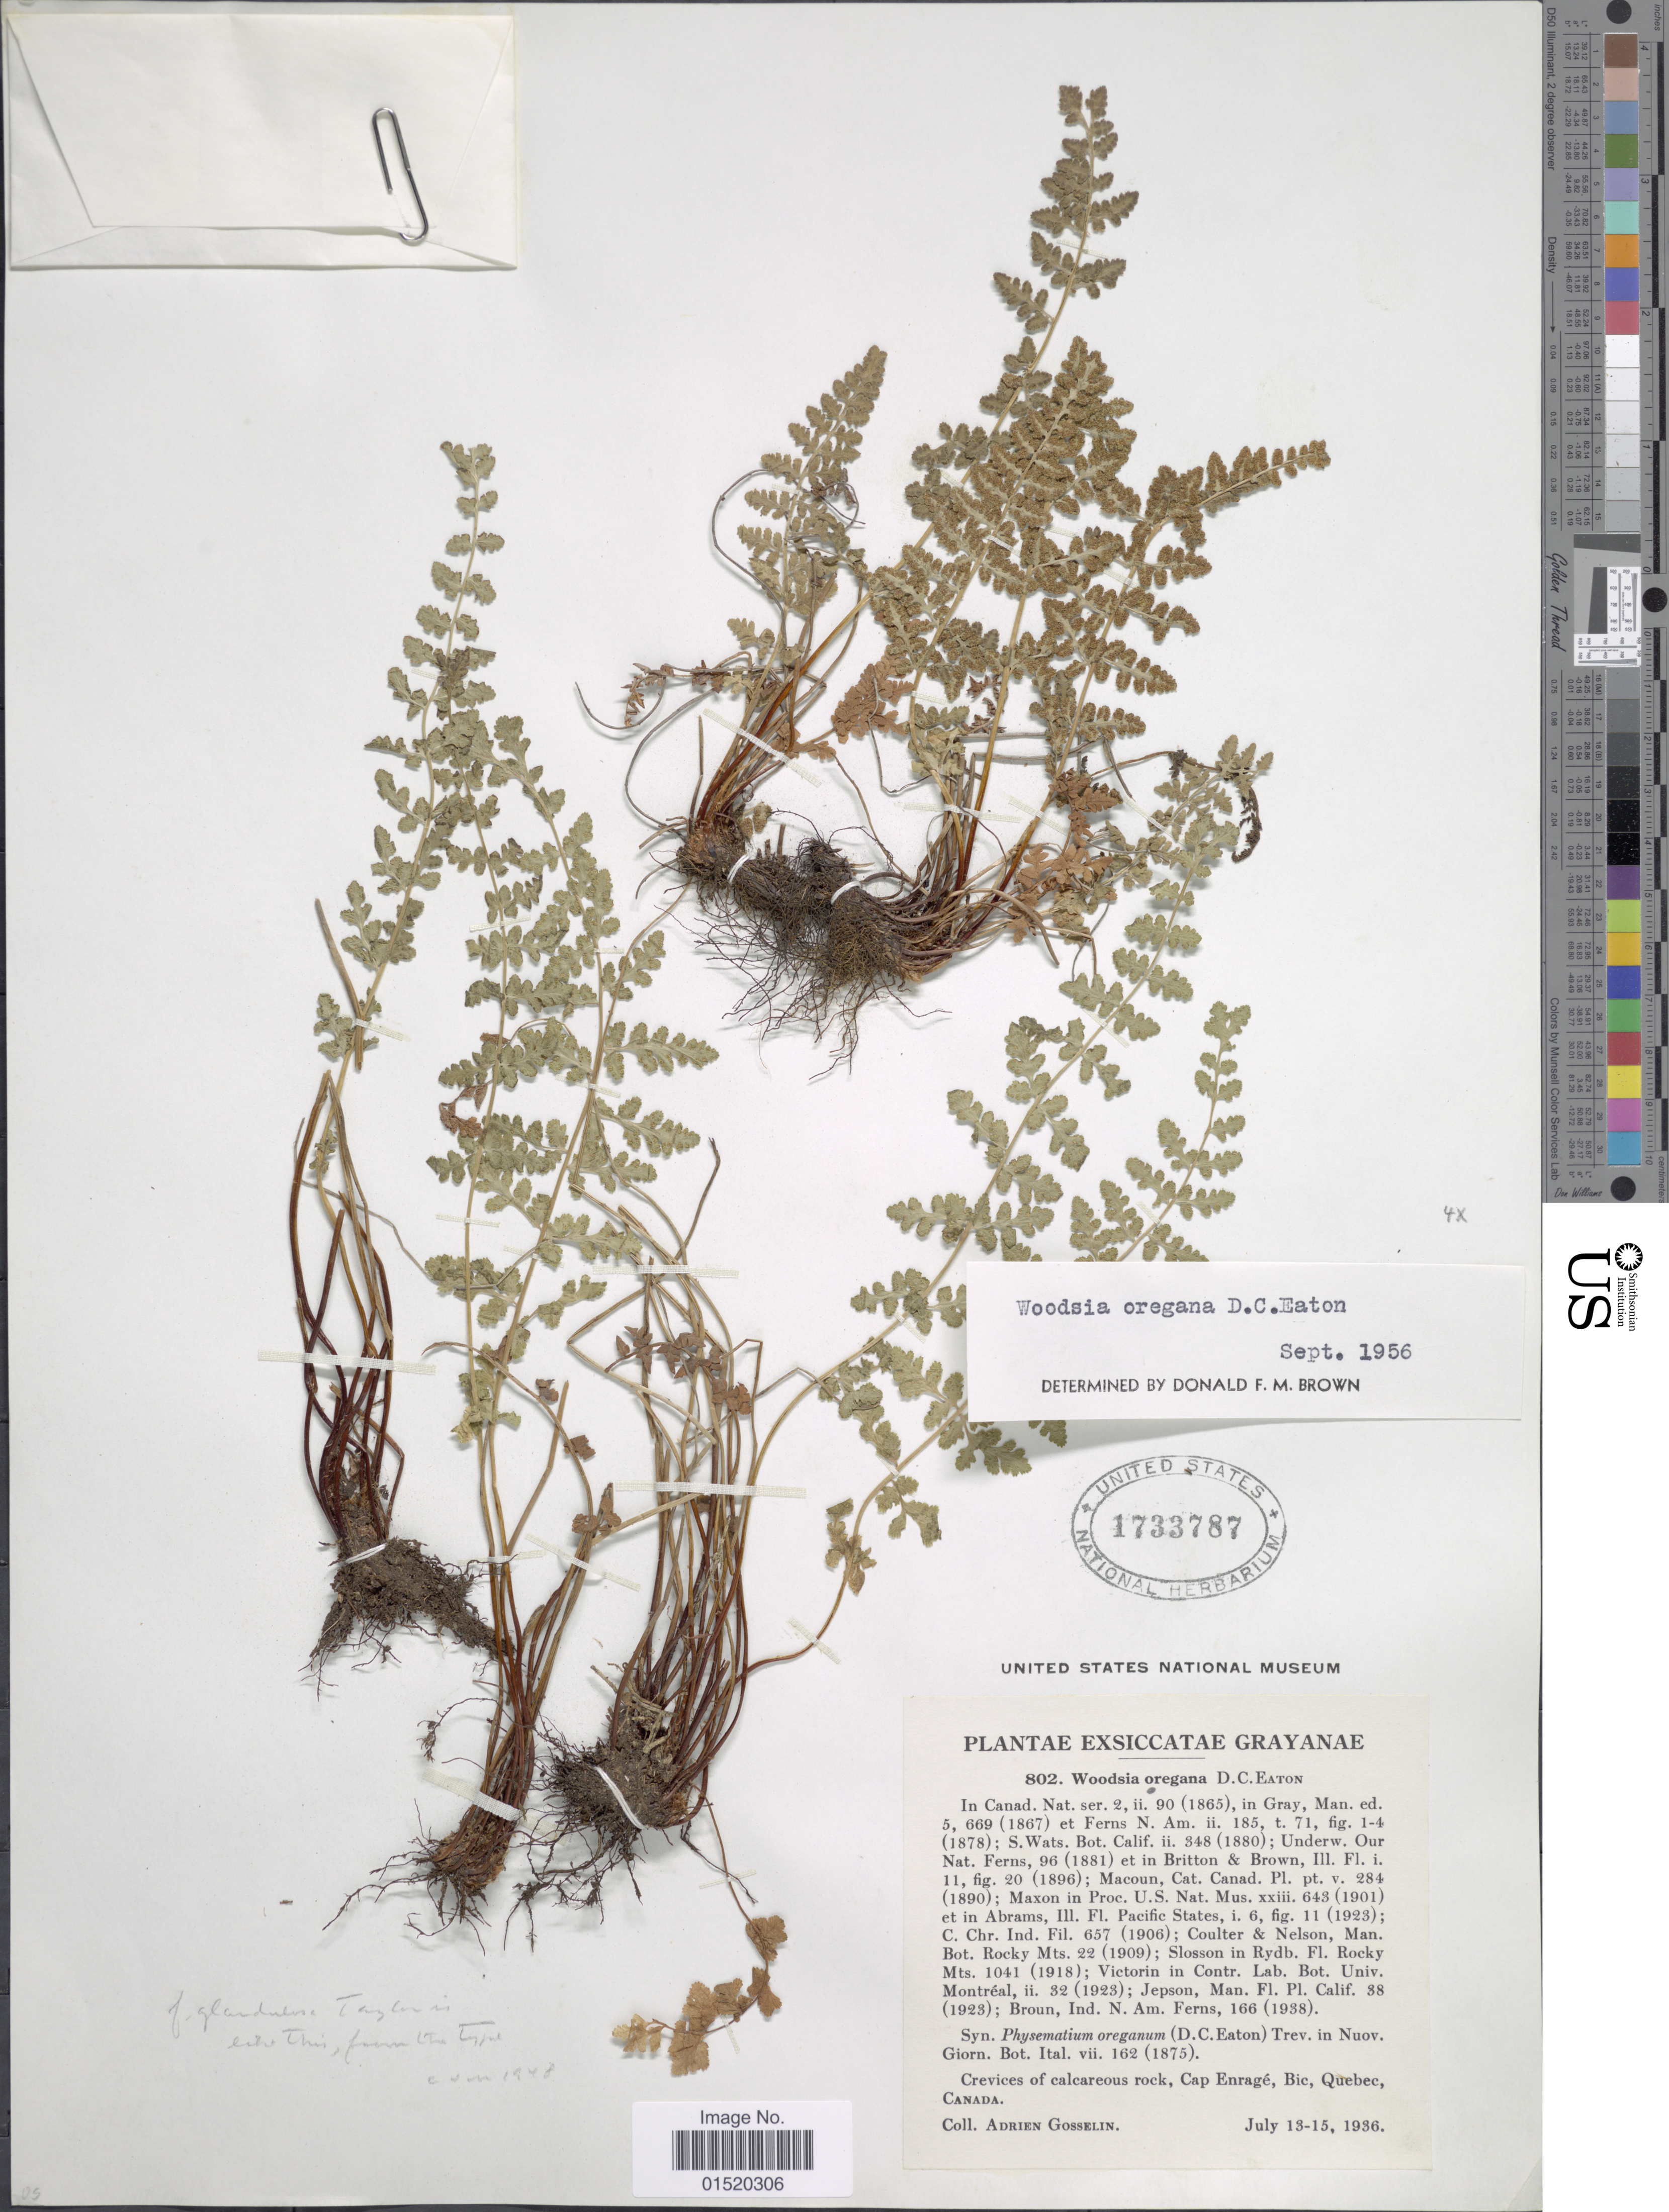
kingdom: Plantae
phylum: Tracheophyta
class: Polypodiopsida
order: Polypodiales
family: Woodsiaceae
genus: Woodsia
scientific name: Woodsia oregana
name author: D.C. Eaton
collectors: A. Gosselin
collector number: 802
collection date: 1936-07-13/1936-07-15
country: Canada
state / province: Quebec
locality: Crevices of calcareous rock, Cap Enragé, Bic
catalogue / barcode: US 1733787